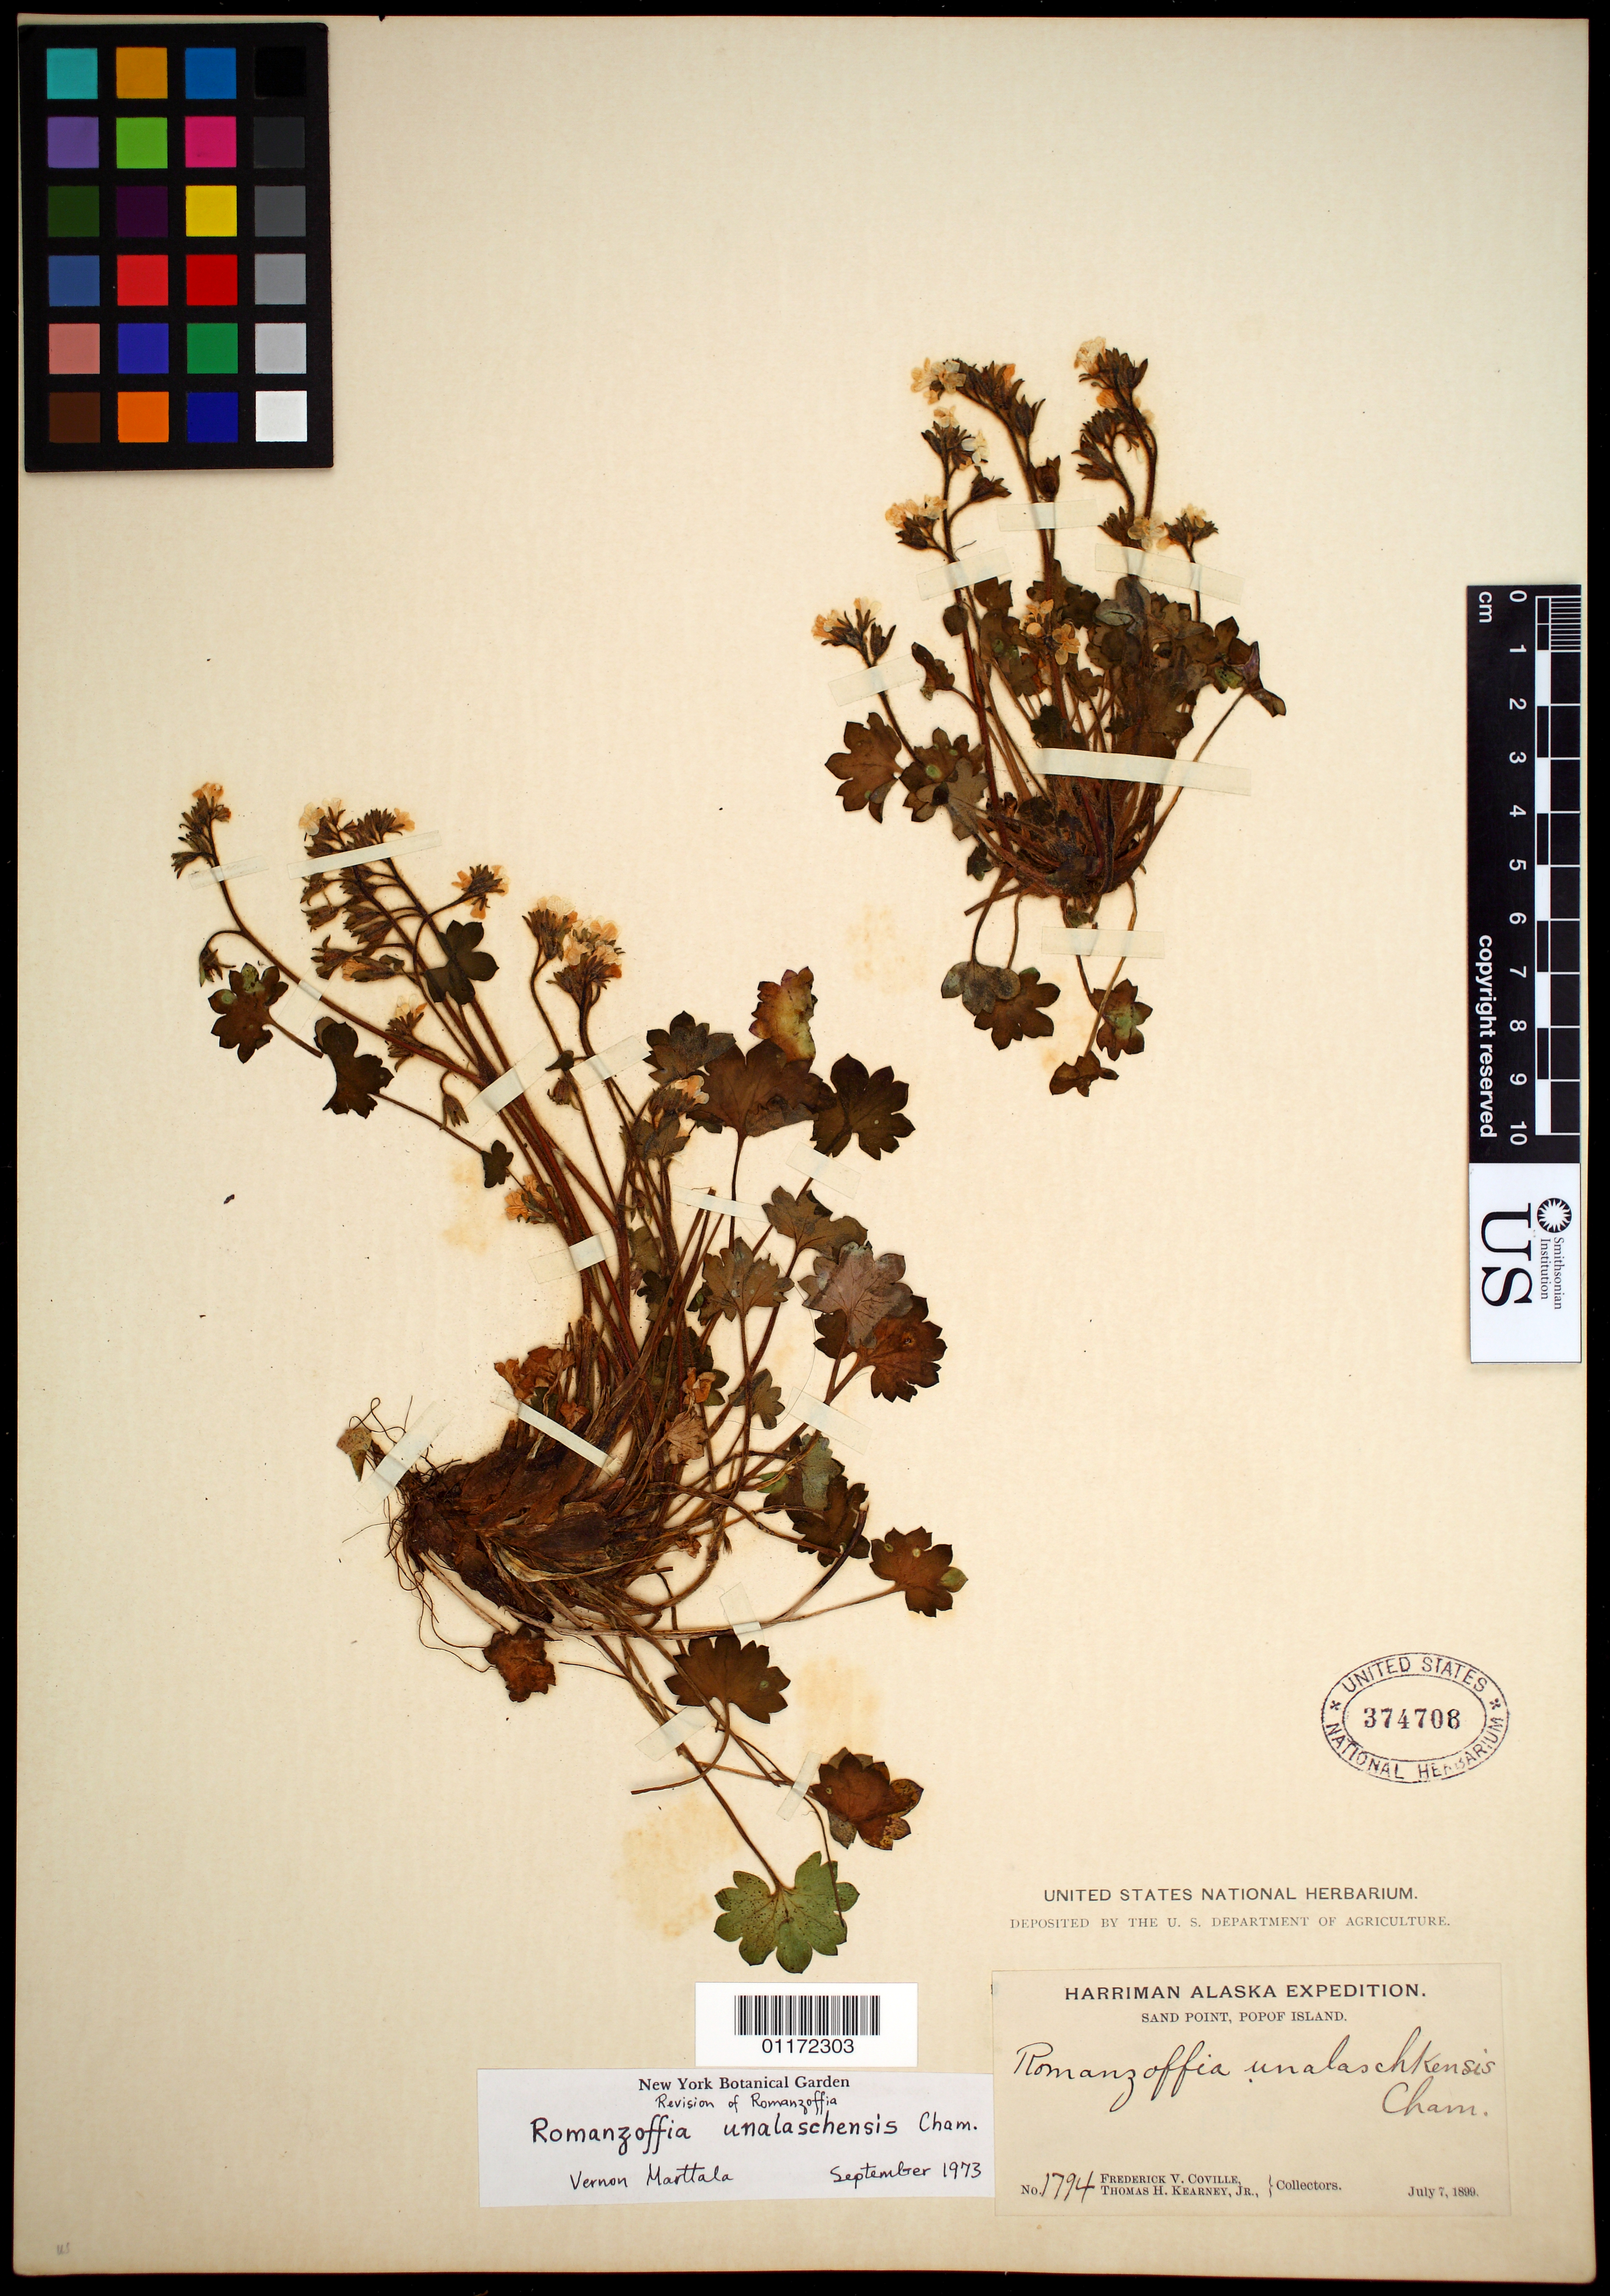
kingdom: Plantae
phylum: Tracheophyta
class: Magnoliopsida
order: Boraginales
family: Hydrophyllaceae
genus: Romanzoffia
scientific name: Romanzoffia unalaschcensis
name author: Cham.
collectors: F. V. Coville & T. H. Kearney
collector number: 1794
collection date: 1899-07-07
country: United States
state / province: Alaska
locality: Sand Point, Popof Island.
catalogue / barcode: US 374708